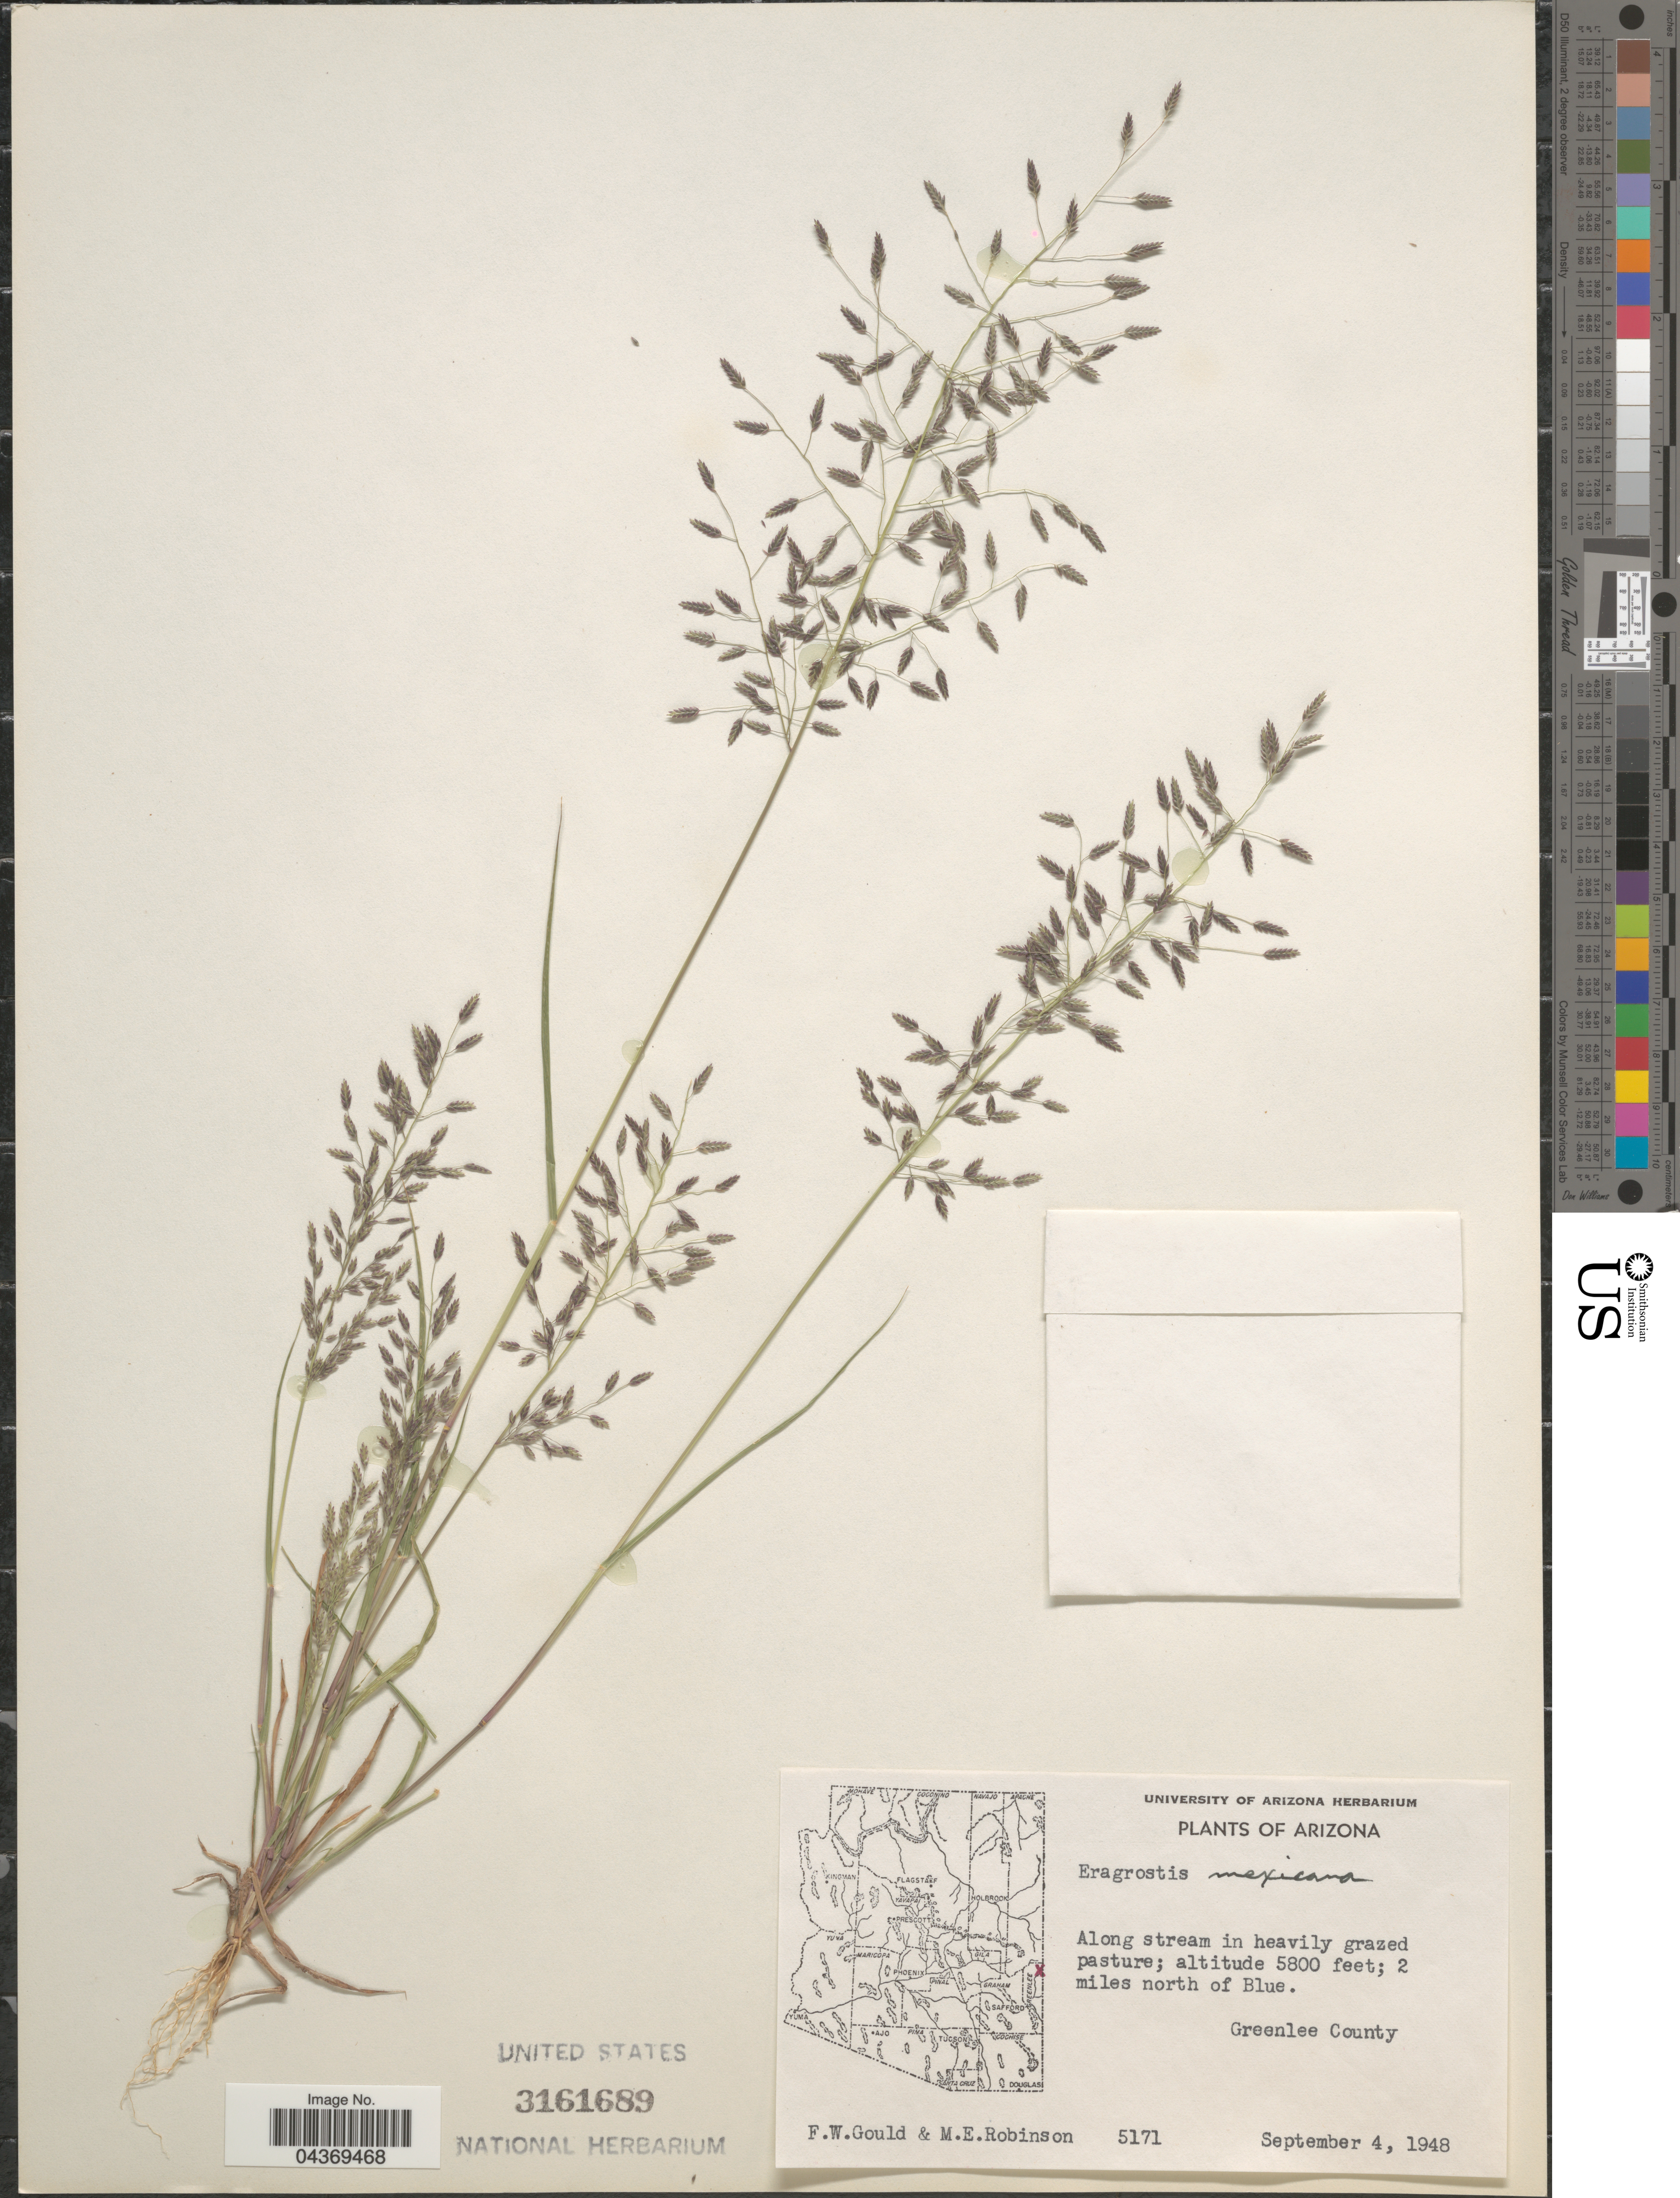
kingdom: Plantae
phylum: Tracheophyta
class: Liliopsida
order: Poales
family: Poaceae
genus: Eragrostis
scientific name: Eragrostis mexicana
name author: (Hornem.) Link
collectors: F. W. Gould & M. E. Robinson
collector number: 5171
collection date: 1948-09-04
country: United States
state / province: Arizona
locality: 2 miles north of Blue. Greenlee County.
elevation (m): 1768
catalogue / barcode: US 3161689